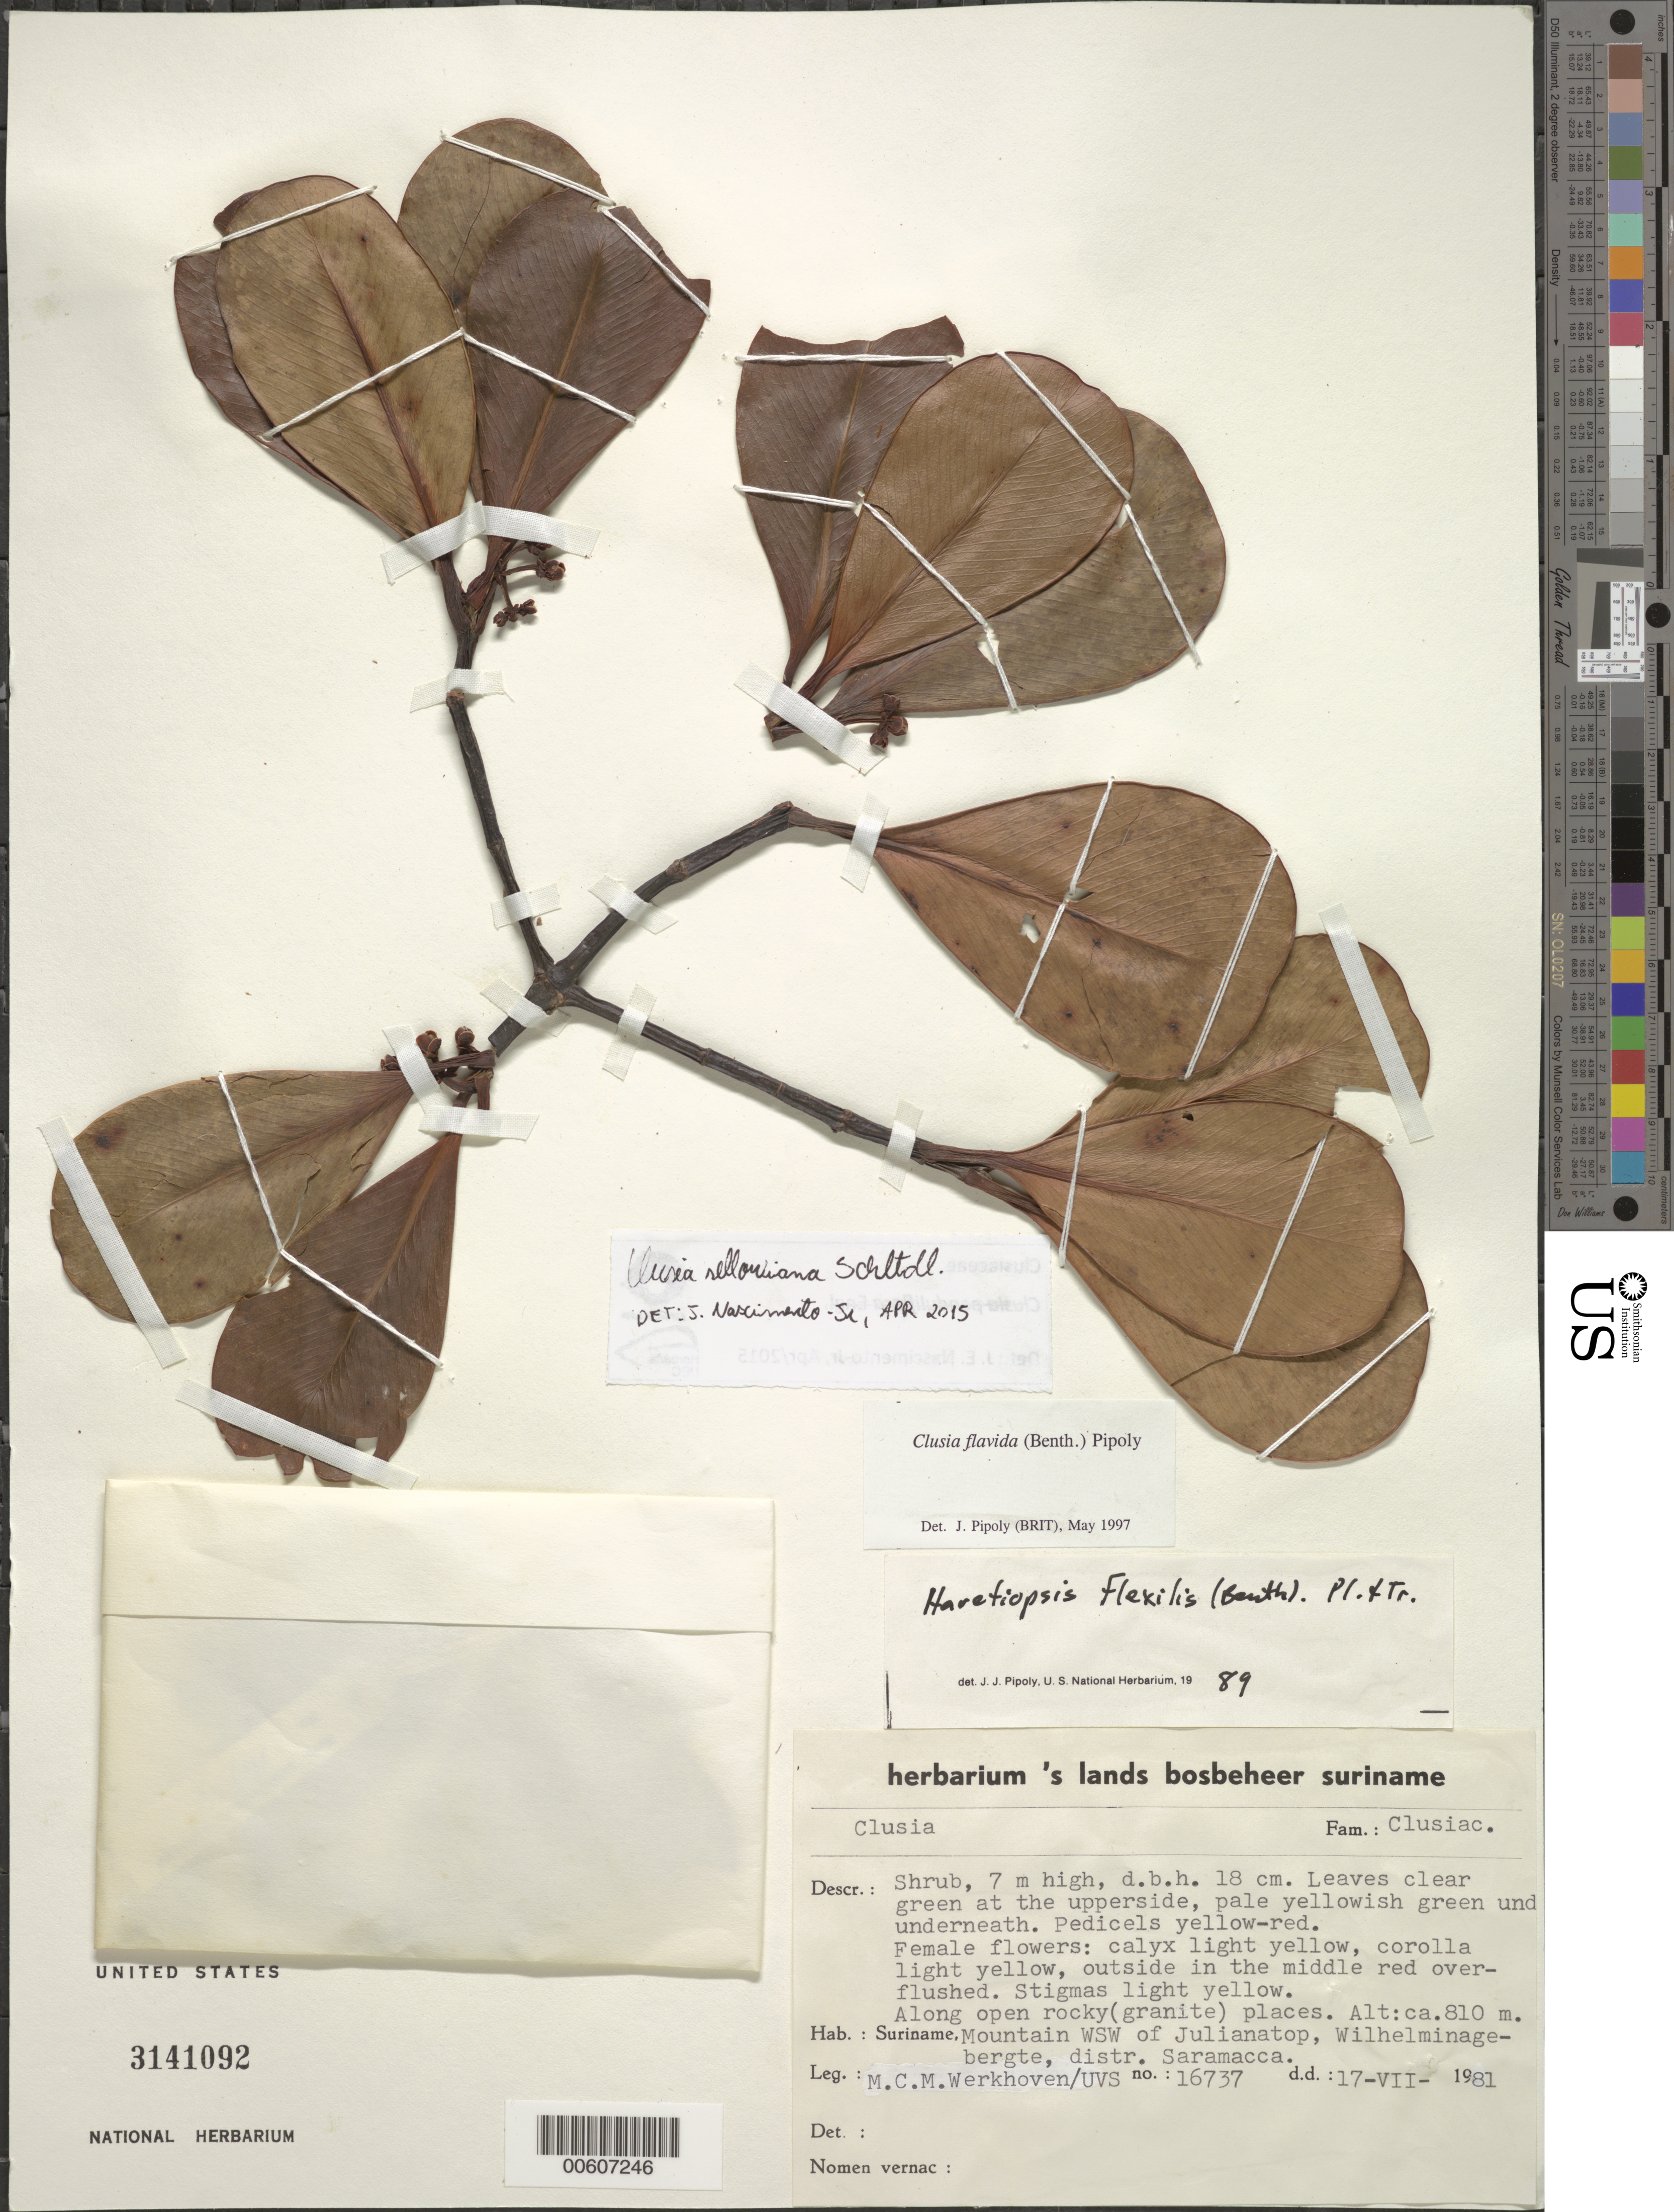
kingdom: Plantae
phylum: Tracheophyta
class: Magnoliopsida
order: Malpighiales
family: Clusiaceae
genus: Clusia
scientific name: Clusia sellowiana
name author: Schltdl.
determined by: Nascimento, Jose E., Jr.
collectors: M. Werkhoven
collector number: UVS 16737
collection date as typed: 17-Jul-81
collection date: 1981-07-17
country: Suriname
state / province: Saramacca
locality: Mountain WSW of Julianatop, Wilhelmina-gebergte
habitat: Along open rocky (granite) places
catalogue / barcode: US 3141092